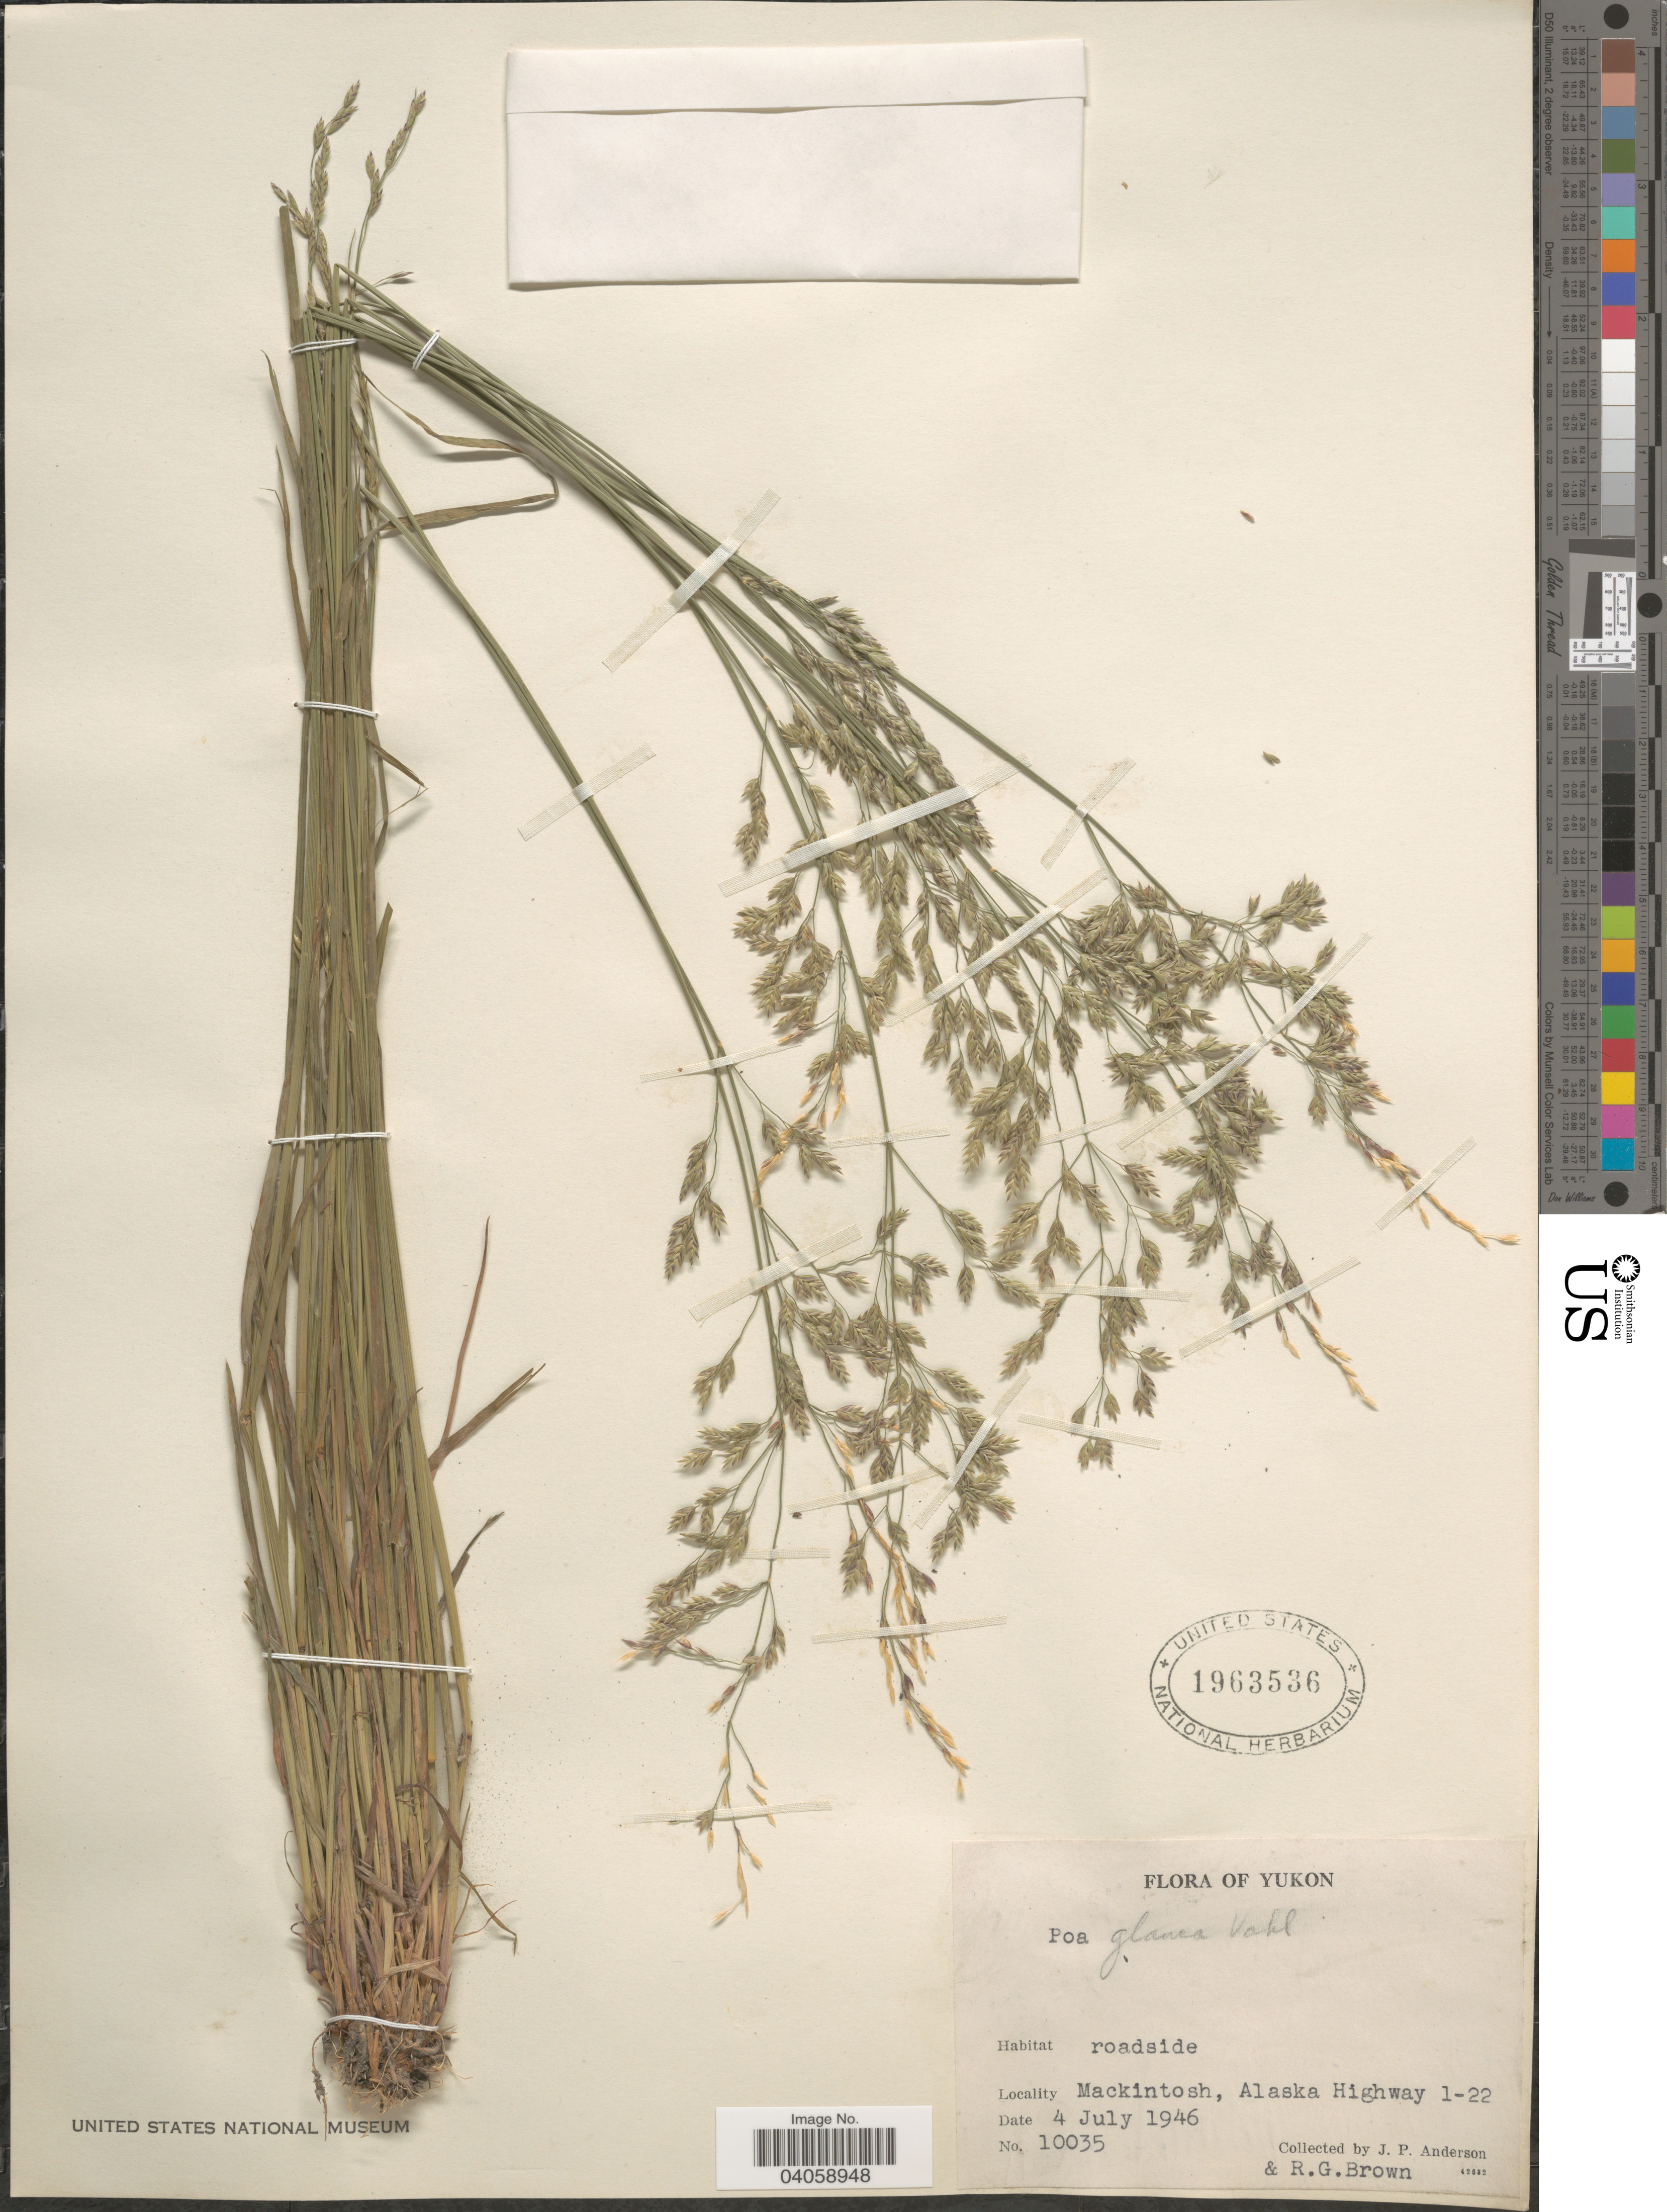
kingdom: Plantae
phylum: Tracheophyta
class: Liliopsida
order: Poales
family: Poaceae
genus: Poa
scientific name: Poa glauca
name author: Vahl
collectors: J. P. Anderson & R. G. Brown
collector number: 10035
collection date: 1946-07-04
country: Canada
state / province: Yukon Territory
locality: Yukon. Mackintosh, Alaska Highway 1-22.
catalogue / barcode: US 1963536